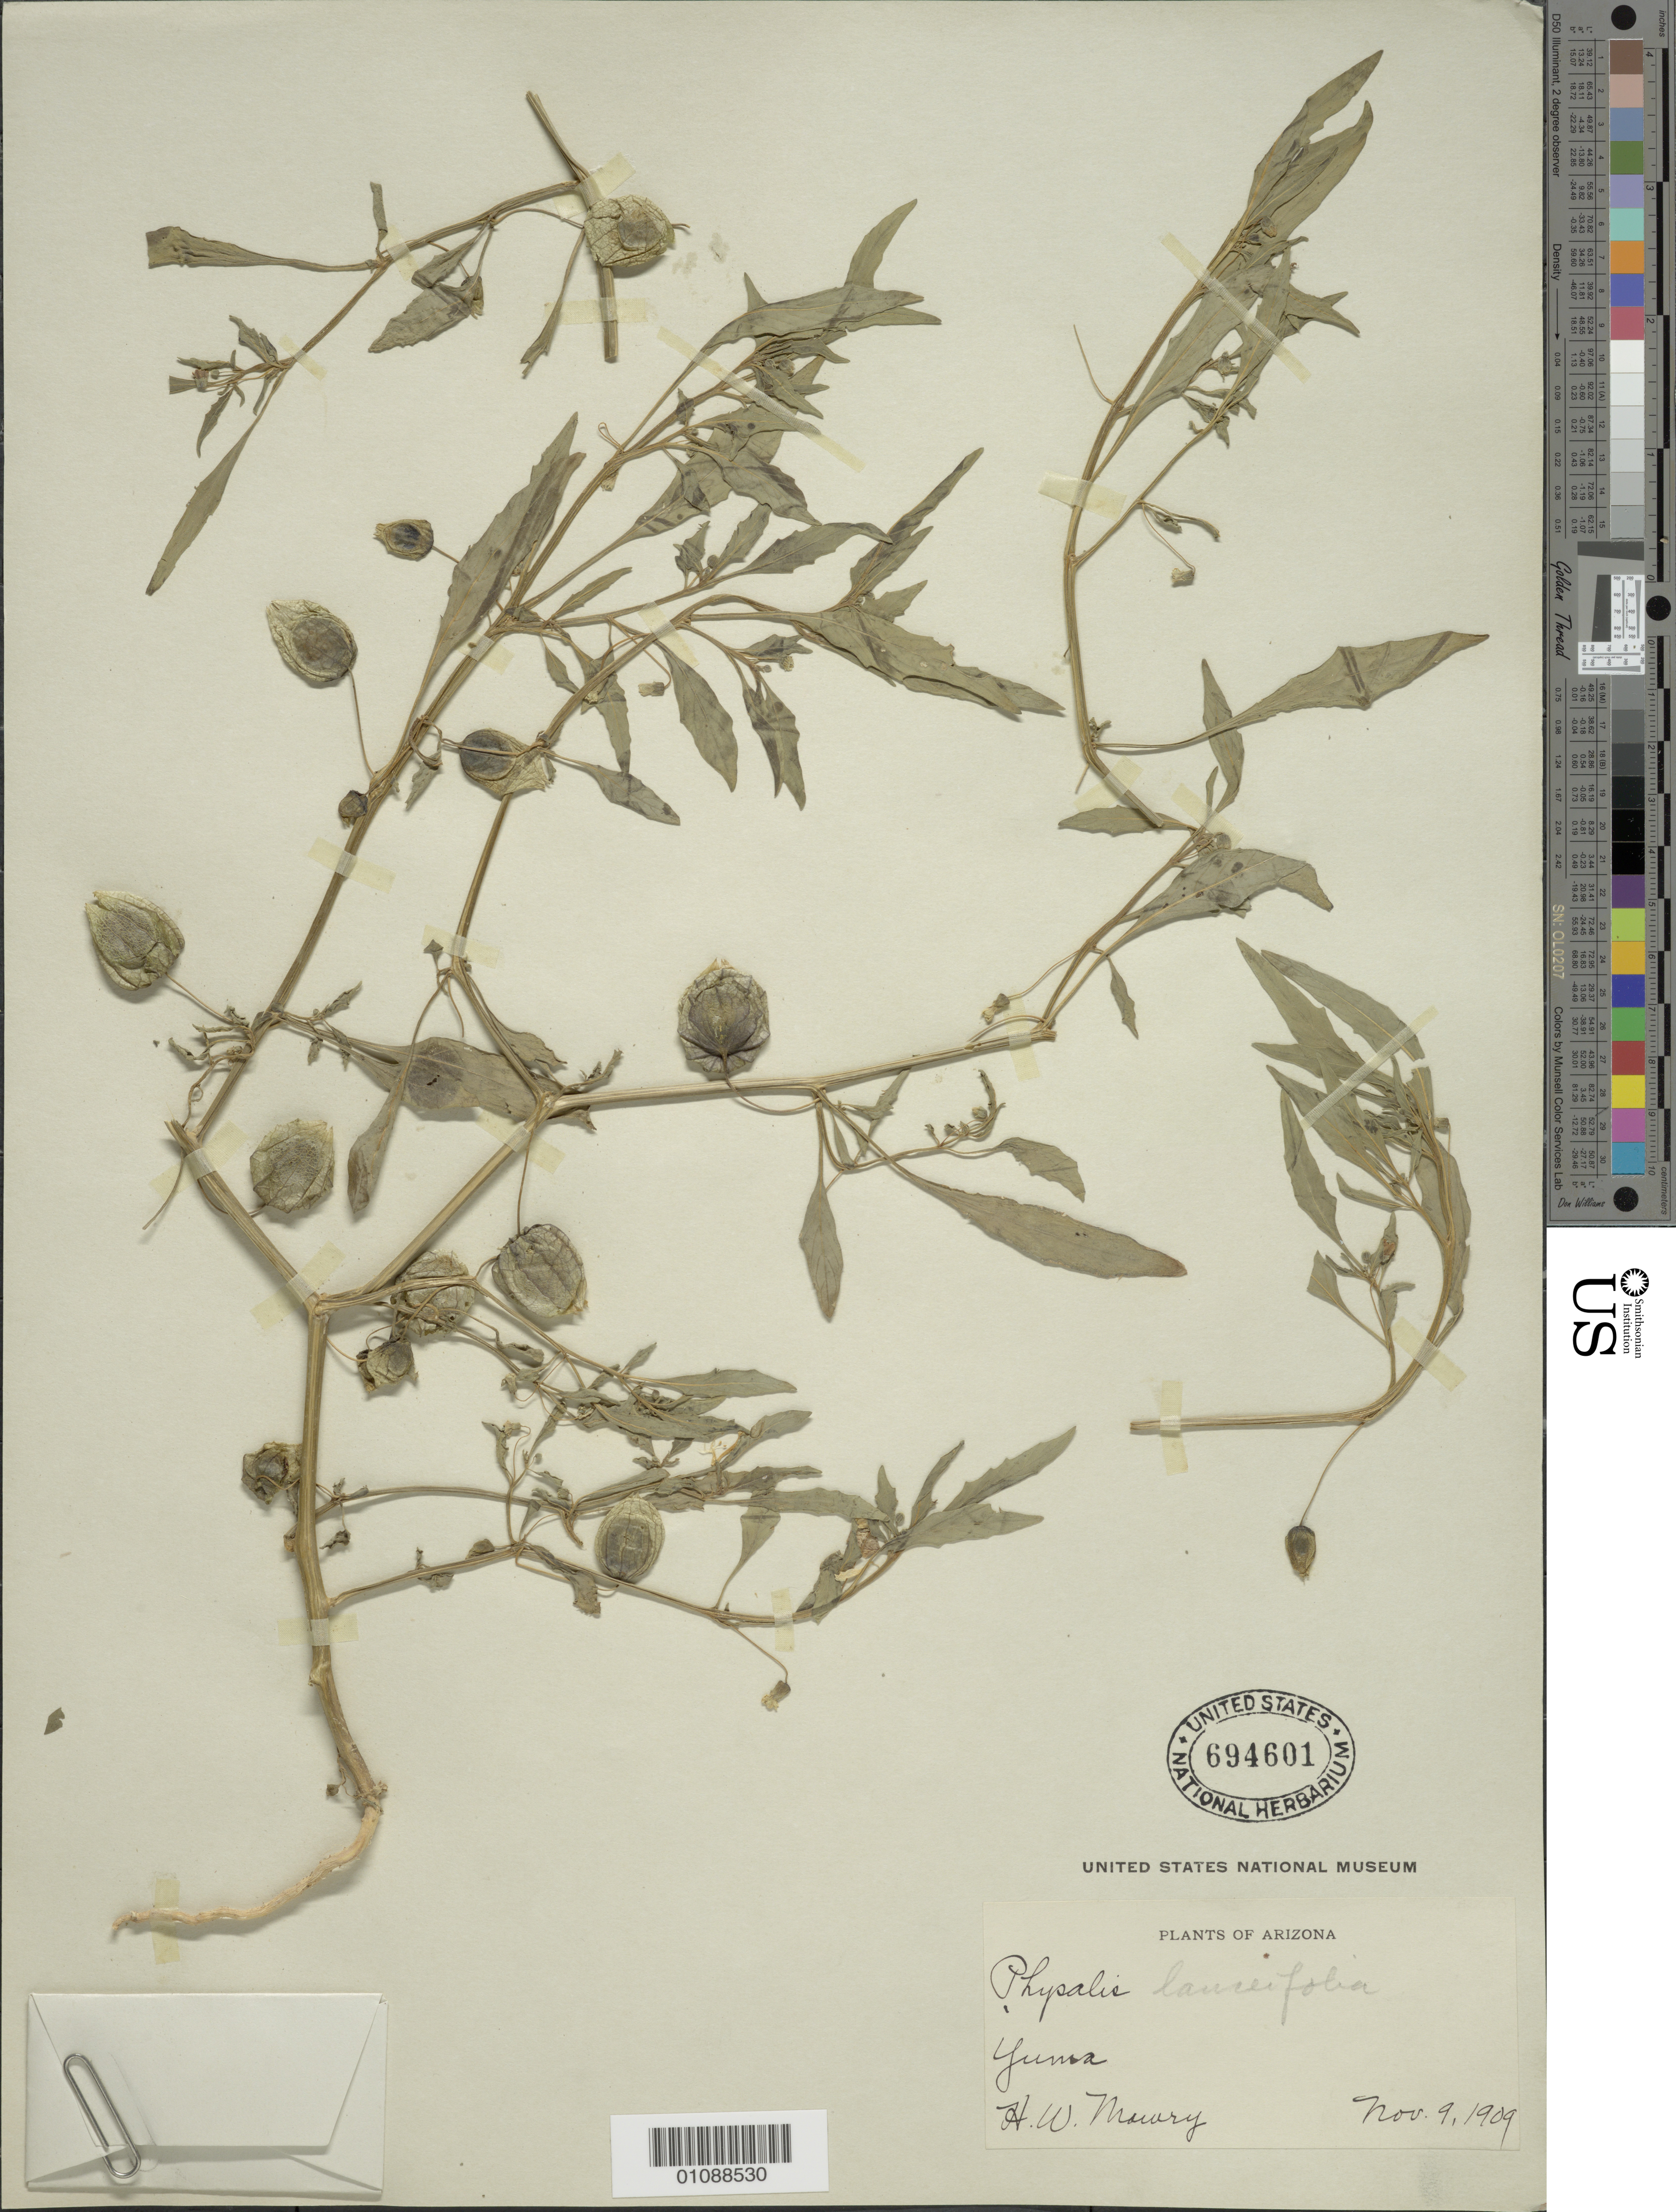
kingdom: Plantae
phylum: Tracheophyta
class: Magnoliopsida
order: Solanales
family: Solanaceae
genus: Physalis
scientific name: Physalis lanceifolia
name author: Nees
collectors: H. Mowry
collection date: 1909-11-09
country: United States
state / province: Arizona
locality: Yuma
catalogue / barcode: US 694601